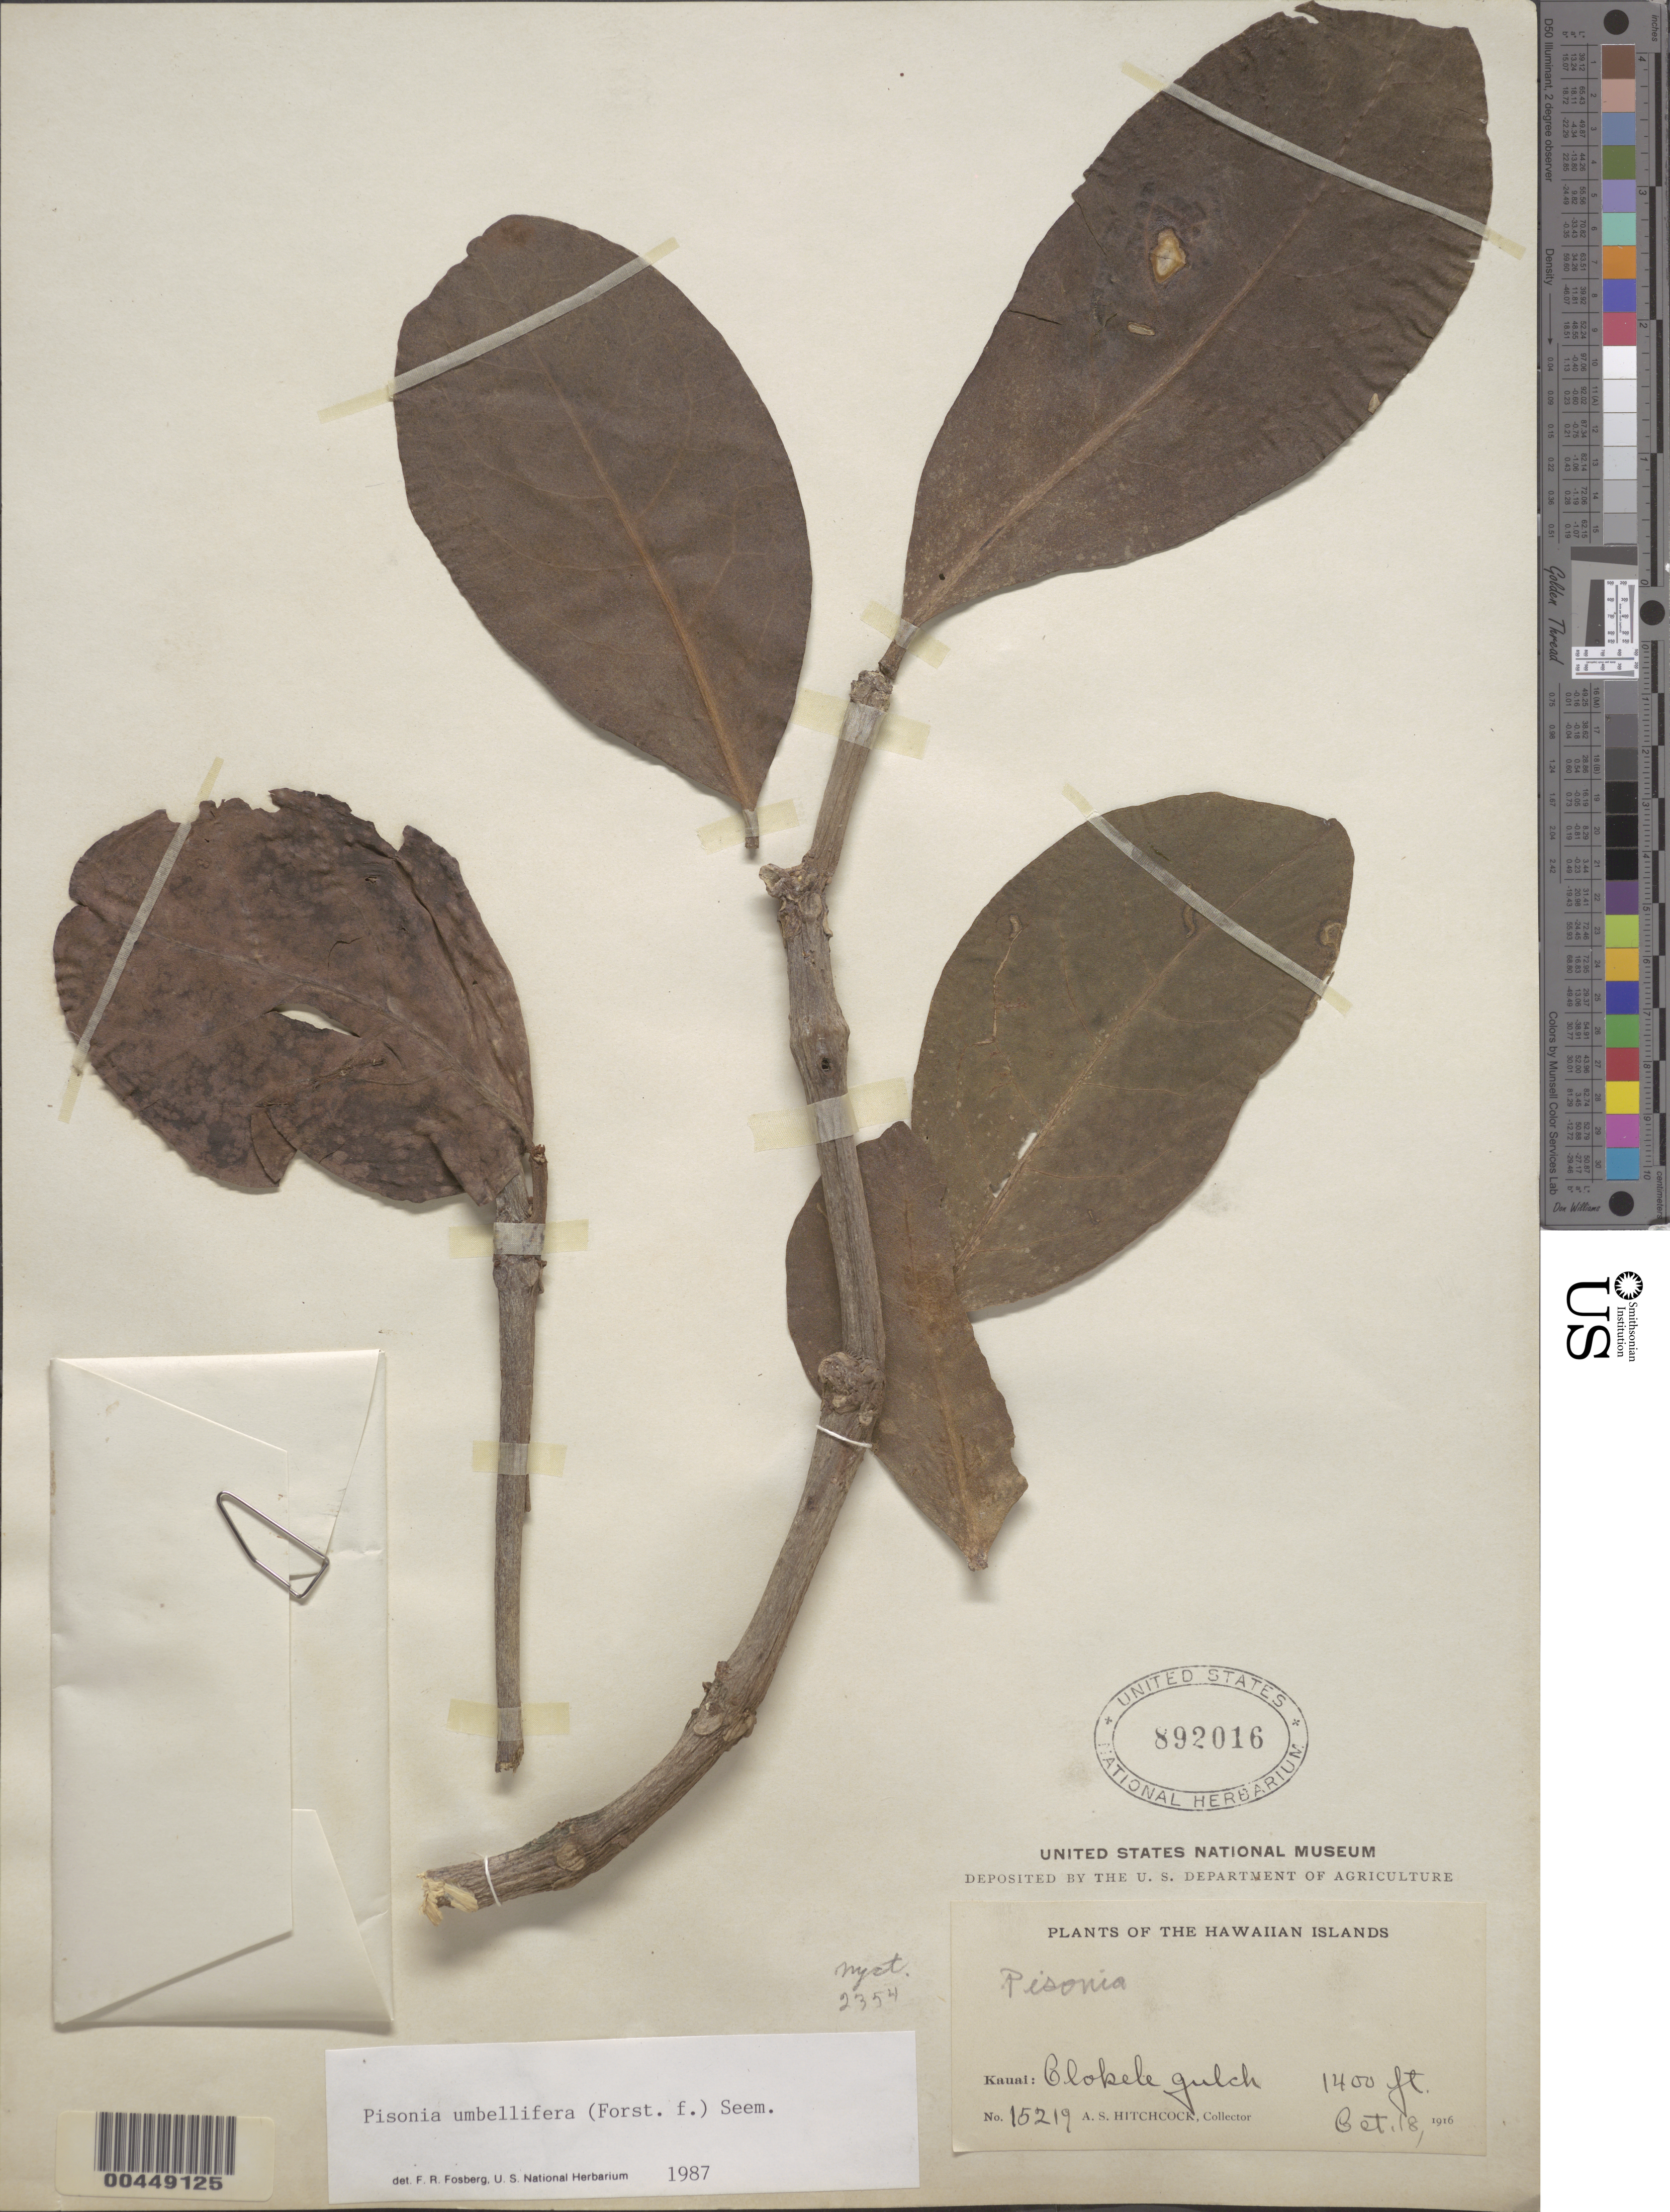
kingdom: Plantae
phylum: Tracheophyta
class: Magnoliopsida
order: Caryophyllales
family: Nyctaginaceae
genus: Ceodes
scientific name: Ceodes umbellifera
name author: J.R. Forst. & G. Forst.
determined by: Wagner, W. L., (BOT), Smithsonian Institution - National Museum of Natural History (UNITED STATES)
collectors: A. S. Hitchcock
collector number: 15219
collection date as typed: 18 Oct 1916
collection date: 1916-10-18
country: United States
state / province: Hawaii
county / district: Kauai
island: Kaua'i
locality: Olokele Gulch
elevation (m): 427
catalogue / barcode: US 892016